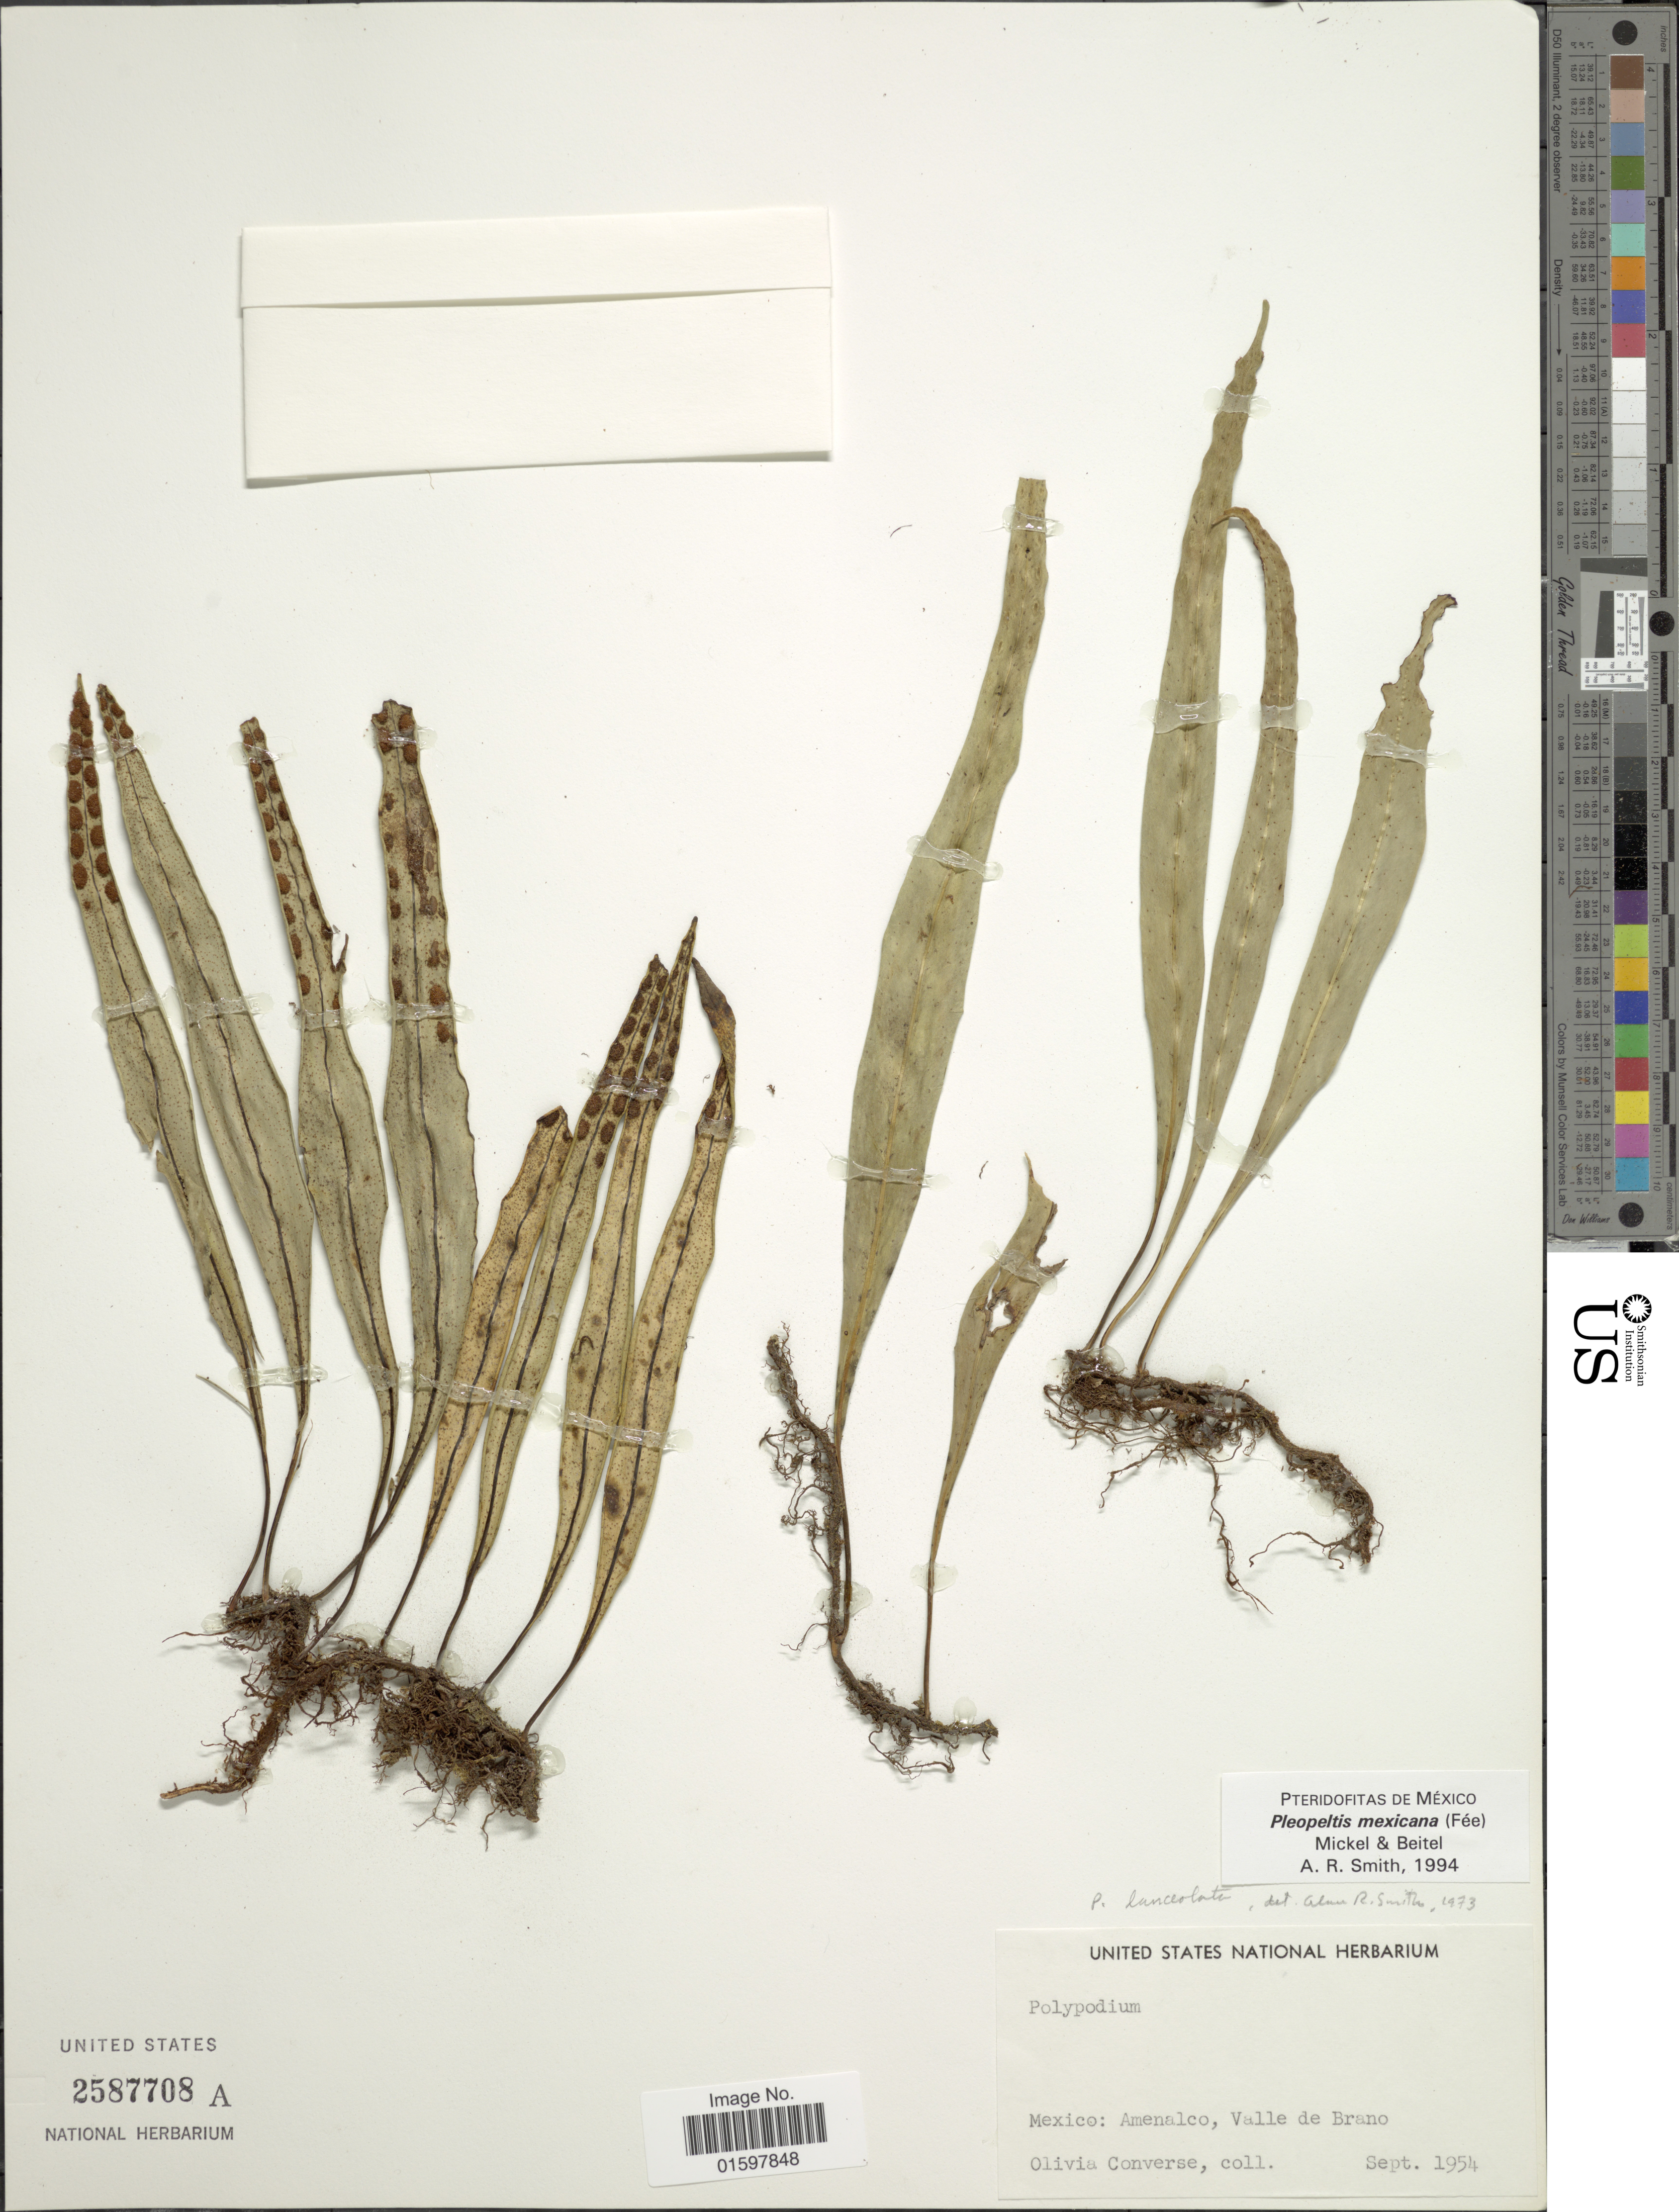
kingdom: Plantae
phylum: Tracheophyta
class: Polypodiopsida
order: Polypodiales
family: Polypodiaceae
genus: Pleopeltis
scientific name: Pleopeltis mexicana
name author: (Fée) Mickel & Beitel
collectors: O. Converse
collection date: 1954-09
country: Mexico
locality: Amenalco, Valle de Brano.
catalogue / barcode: US 2587708A